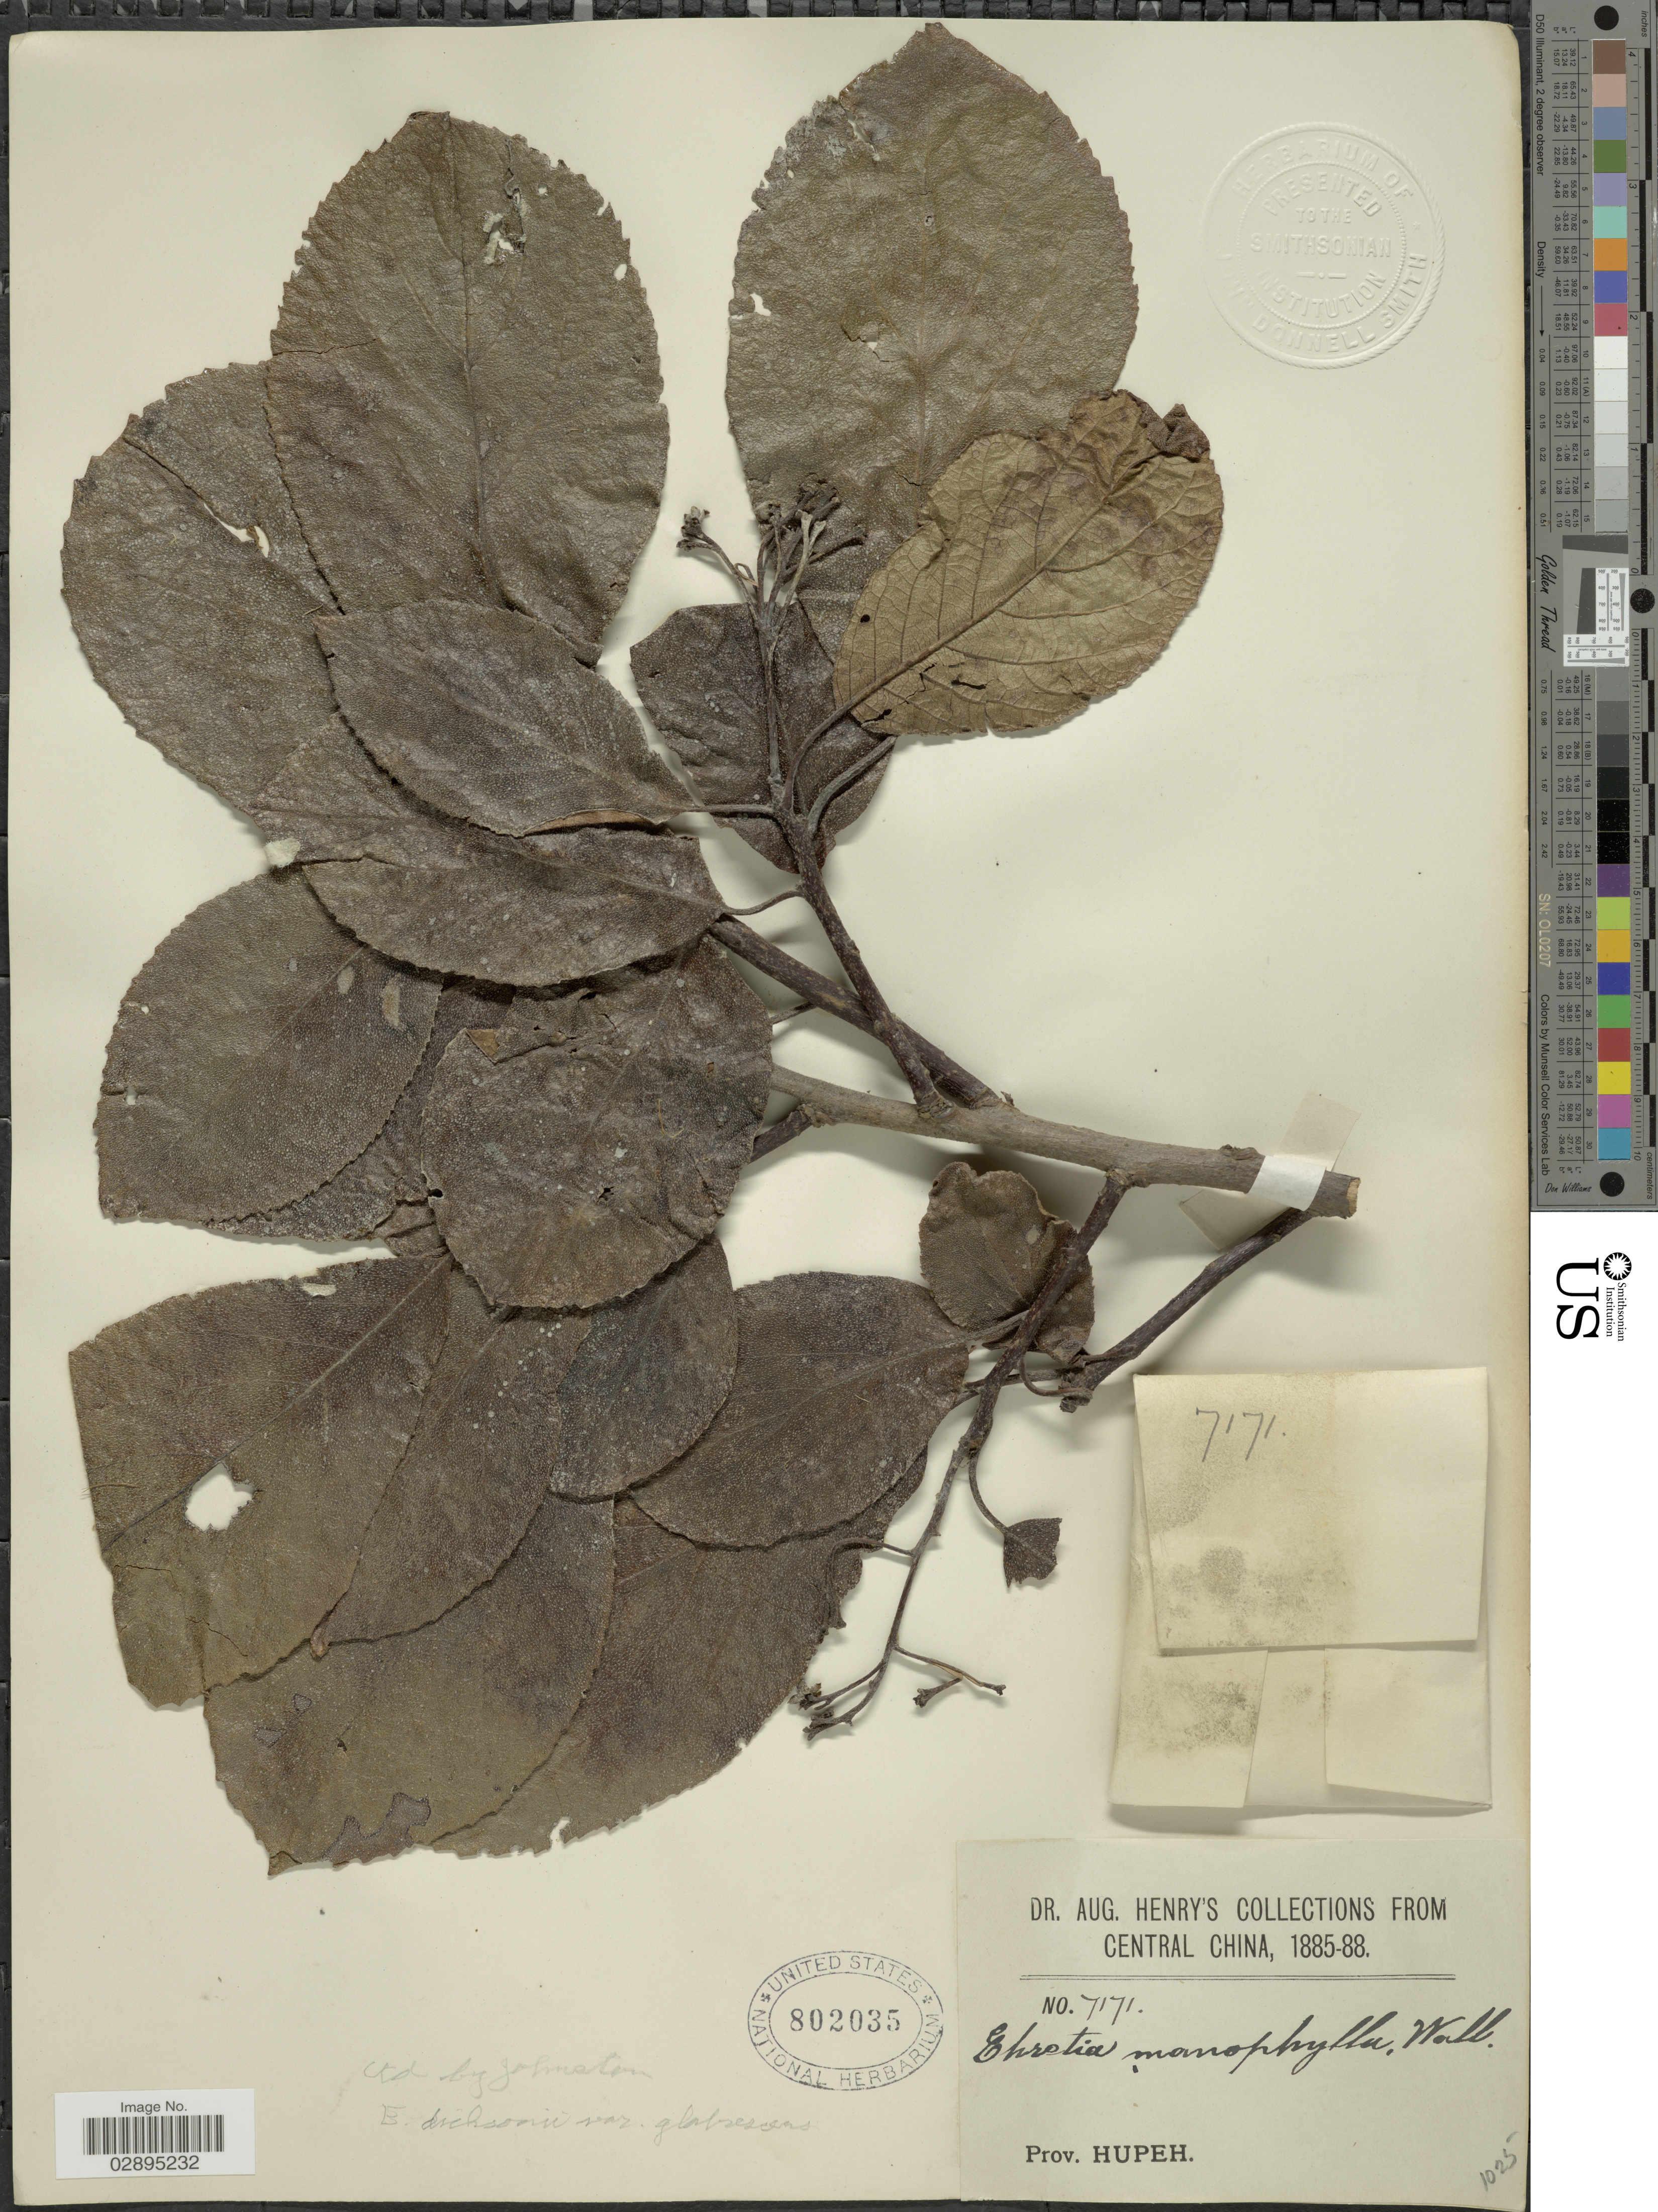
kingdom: Plantae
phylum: Tracheophyta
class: Magnoliopsida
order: Boraginales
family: Ehretiaceae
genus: Ehretia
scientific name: Ehretia dicksonii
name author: Hance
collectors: A. Henry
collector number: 7171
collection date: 1885/1888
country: China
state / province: Hubei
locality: Central China. Prov. Hupeh.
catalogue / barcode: US 802035